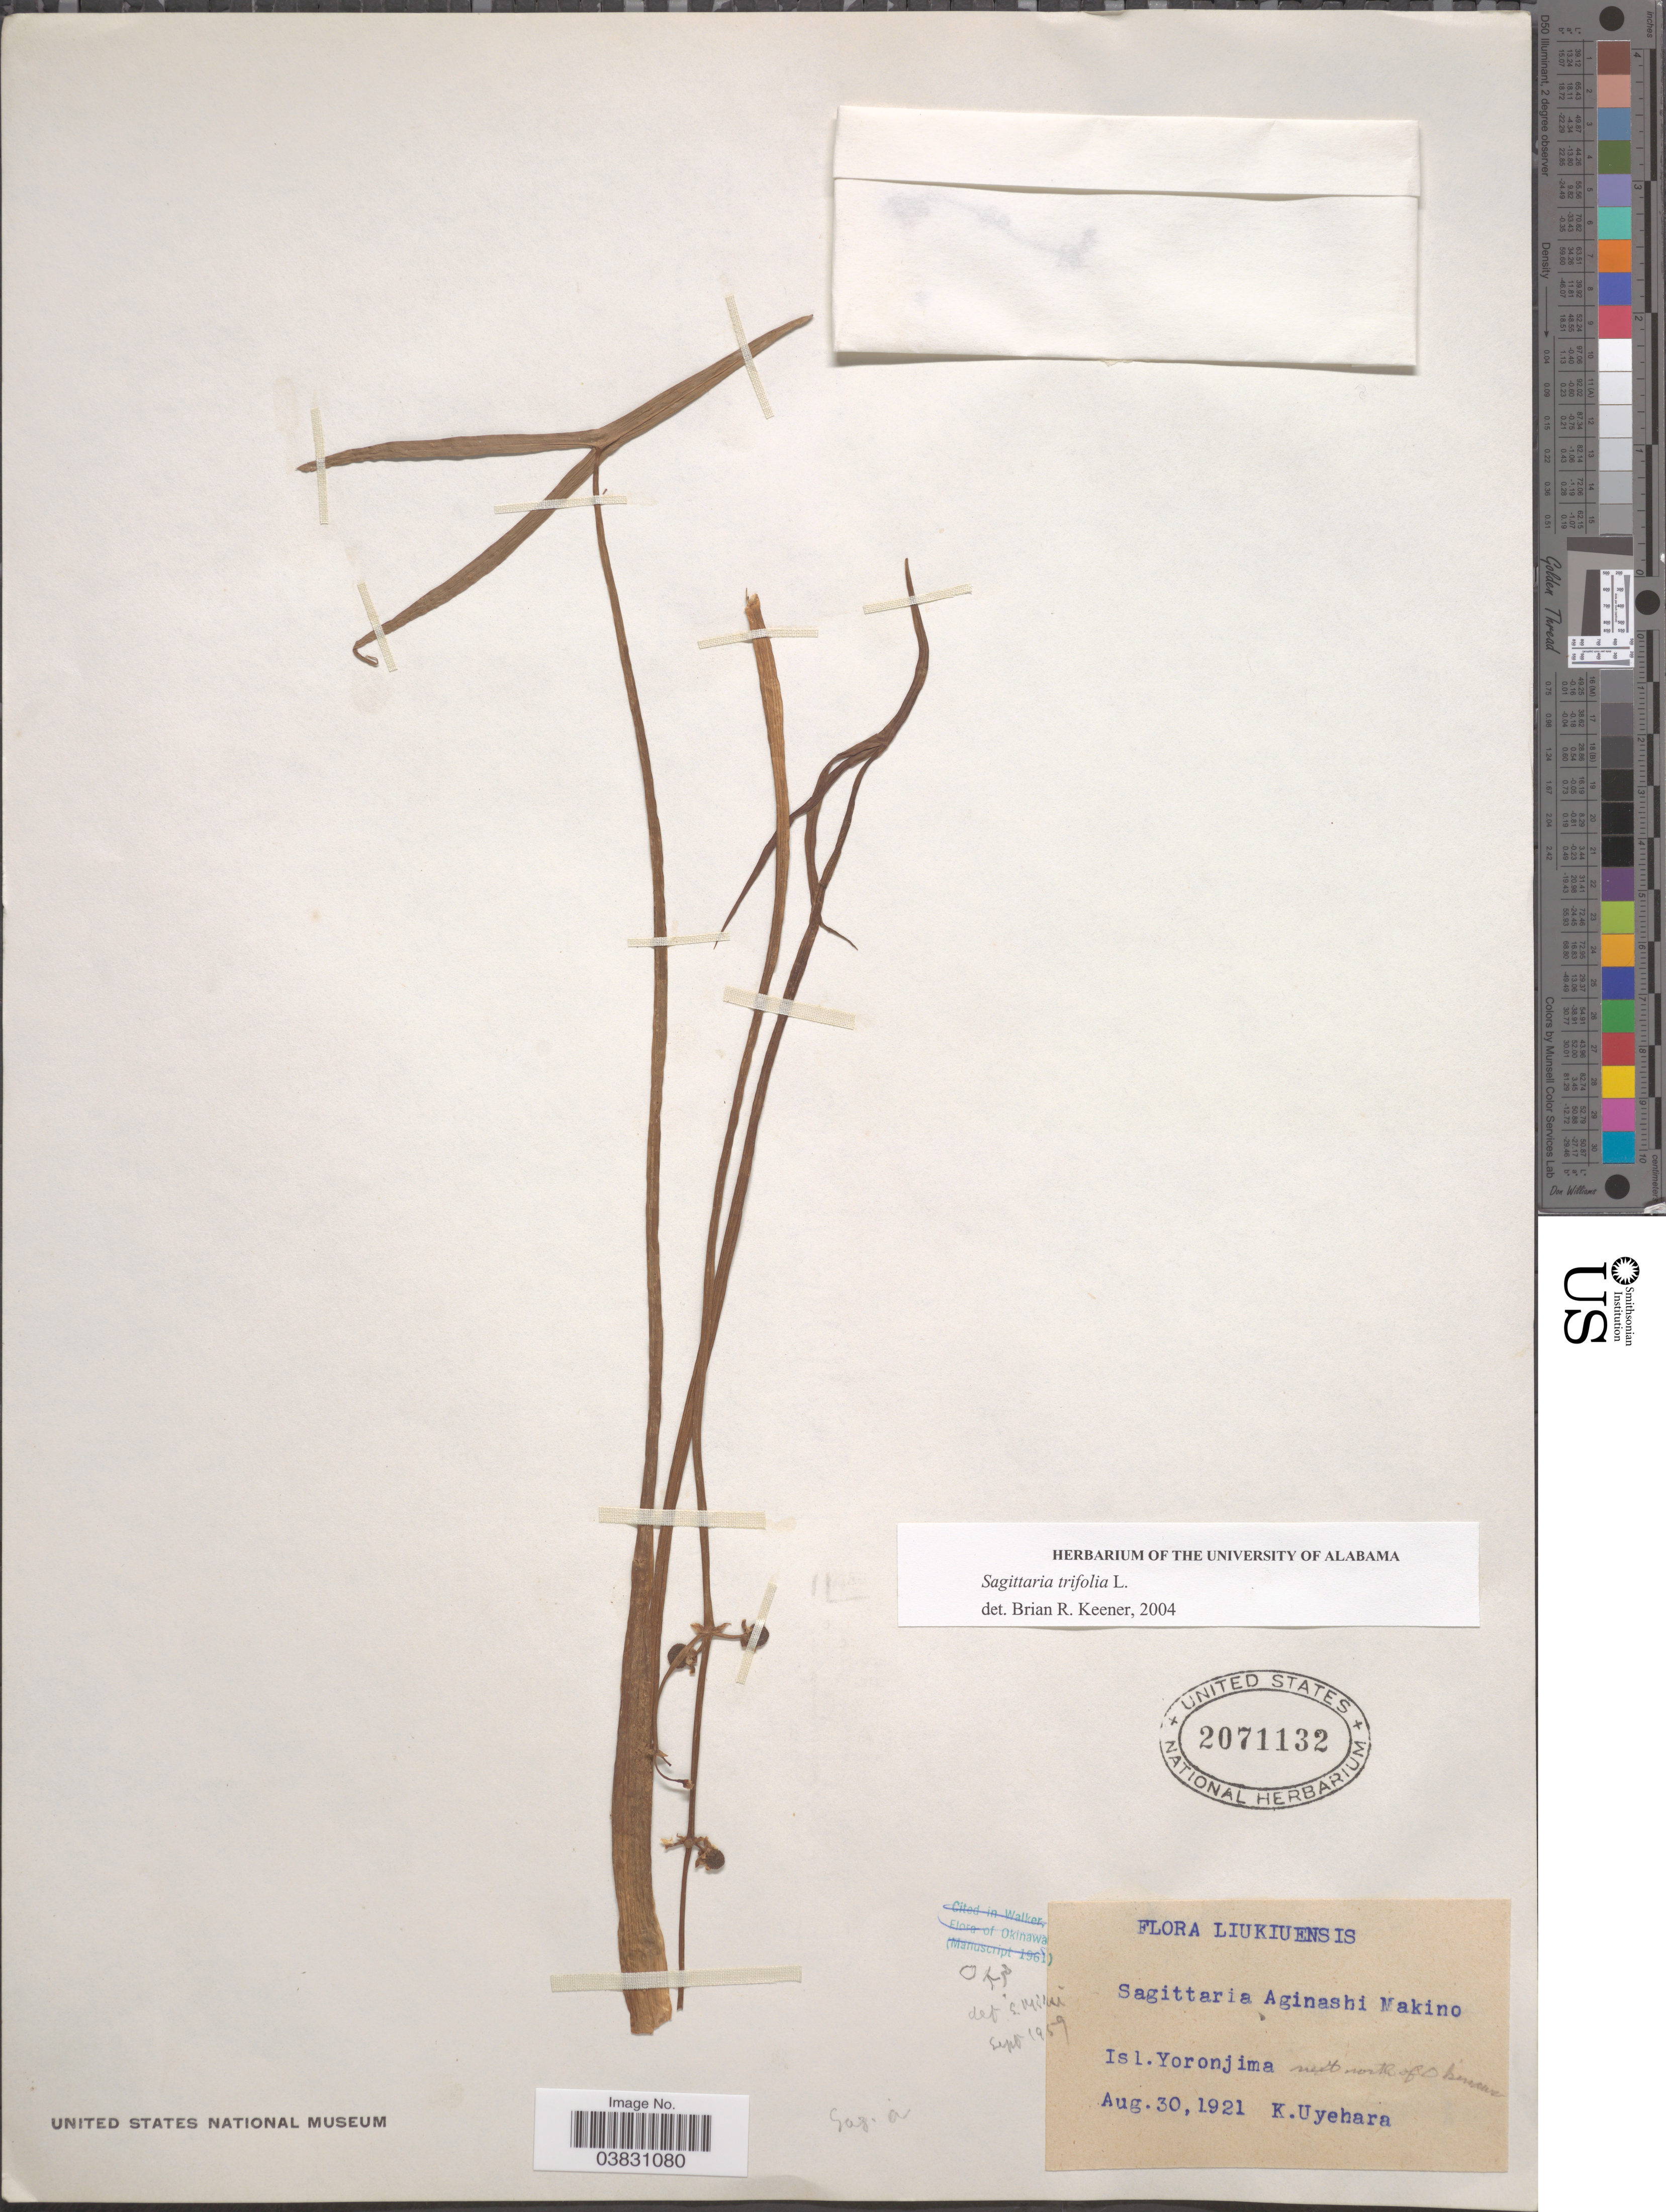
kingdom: Plantae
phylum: Tracheophyta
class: Liliopsida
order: Alismatales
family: Alismataceae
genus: Sagittaria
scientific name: Sagittaria trifolia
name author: L.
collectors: K. Uyehara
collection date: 1921-08-30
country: Japan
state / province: Okinawa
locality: Liukiuensis. Isl. Yoronjima.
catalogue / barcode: US 2071132